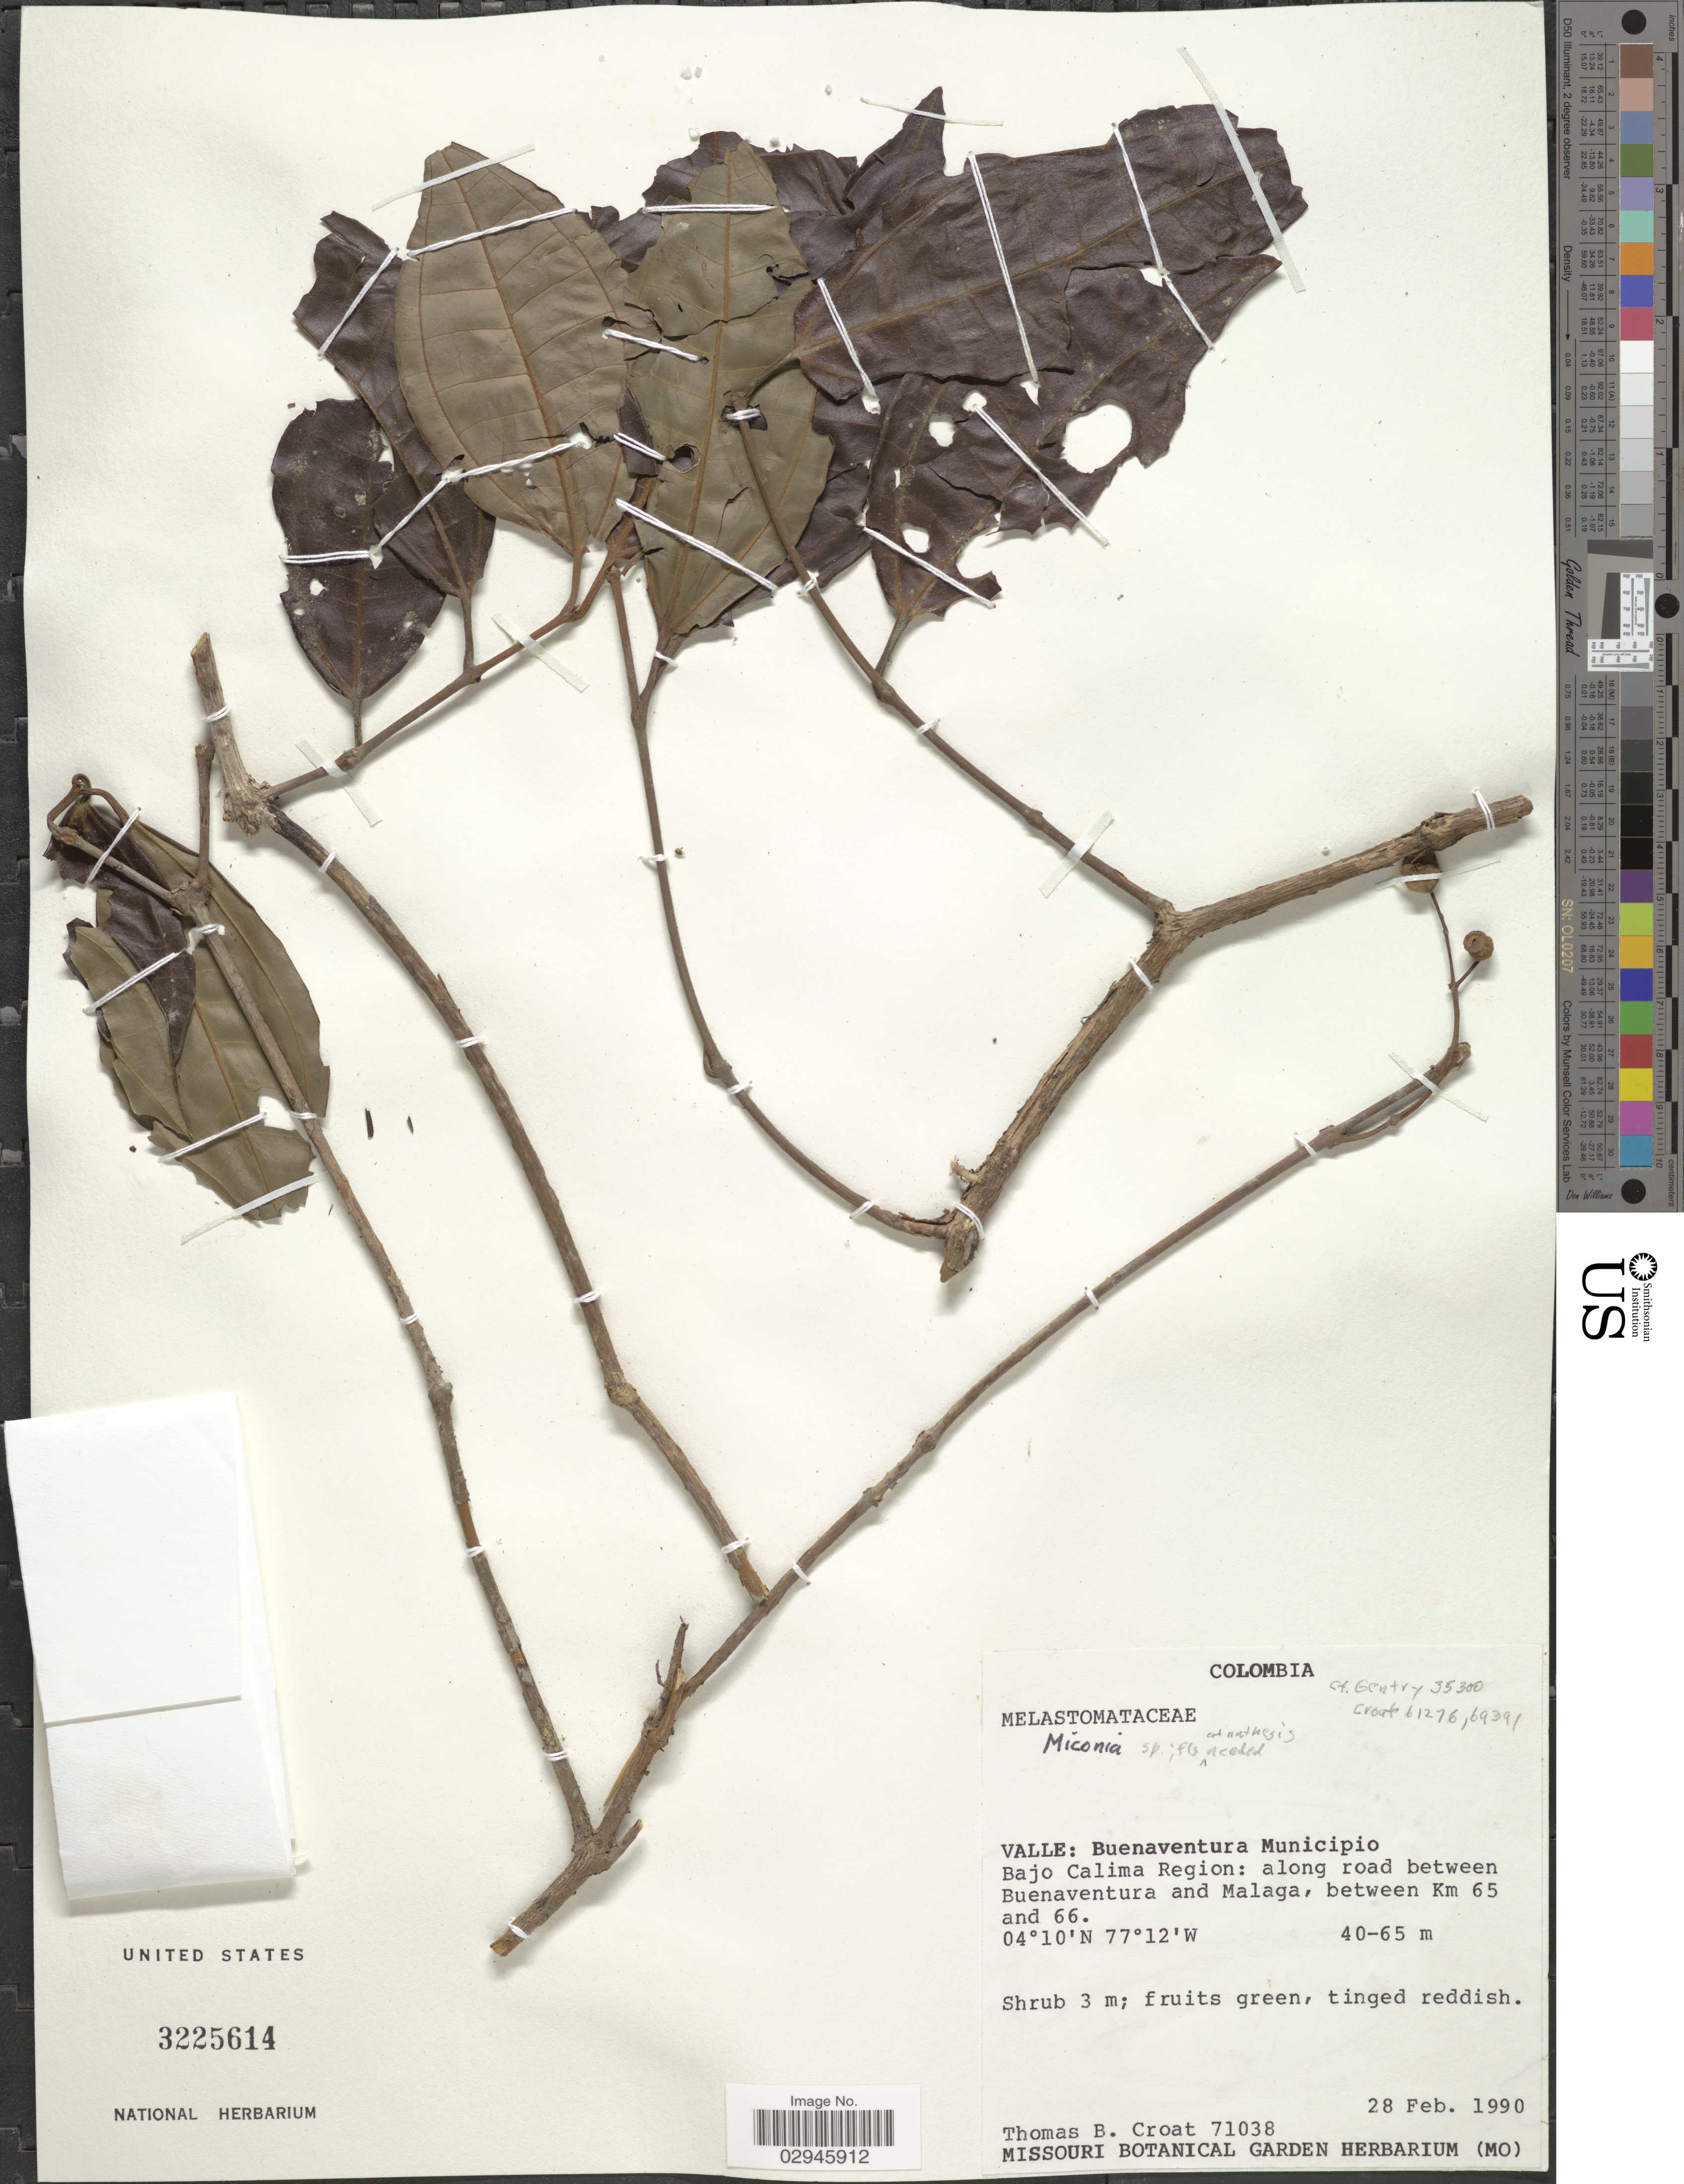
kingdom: Plantae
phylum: Tracheophyta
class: Magnoliopsida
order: Myrtales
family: Melastomataceae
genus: Miconia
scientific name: Miconia sp.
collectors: T. B. Croat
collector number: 71038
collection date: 1990-02-28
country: Colombia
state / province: Valle del Cauca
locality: Valle: Buenaventura Municipio. Bajo Calima Region: along road between Buenaventura and Malaga, between Km 65 and 66.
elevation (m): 40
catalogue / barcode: US 3225614